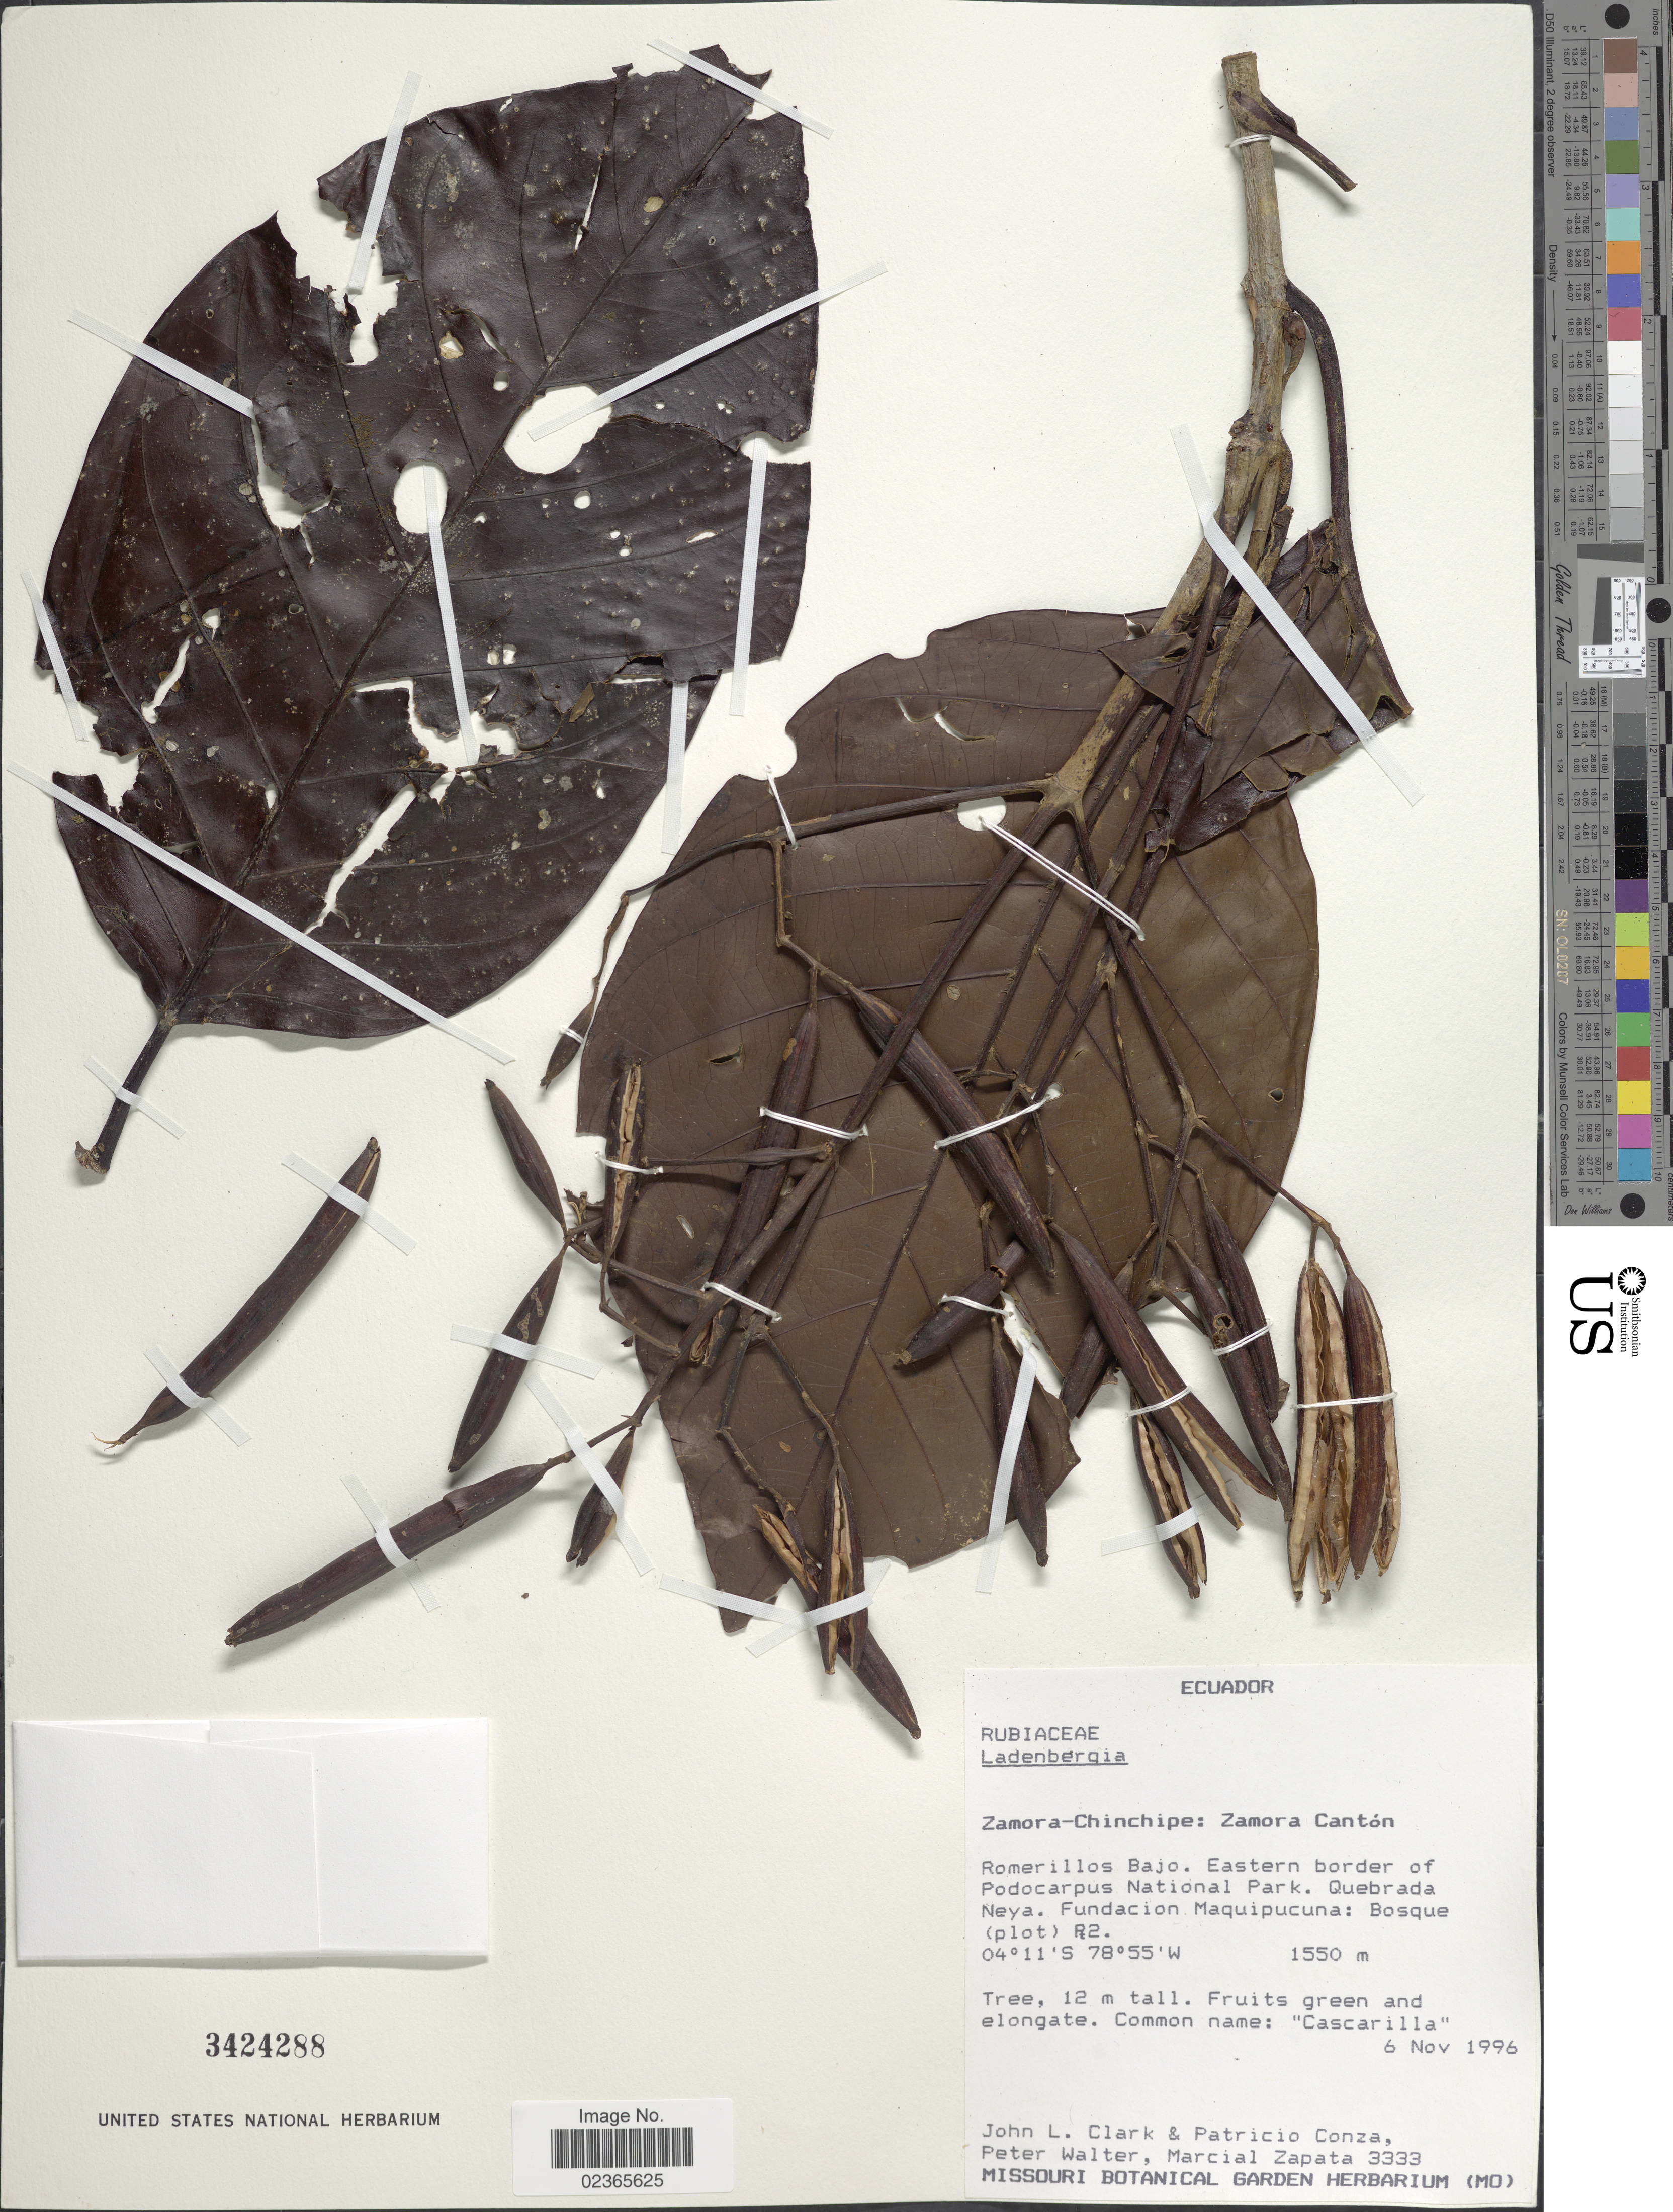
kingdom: Plantae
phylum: Tracheophyta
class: Magnoliopsida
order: Gentianales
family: Rubiaceae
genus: Ladenbergia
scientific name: Ladenbergia sp.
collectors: J. L. Clark, P. Conza, P. Walter & M. Zapata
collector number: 3333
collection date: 1996-11-06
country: Ecuador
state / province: Zamora-Chinchipe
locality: Zamora Canton, Romerillos Bajo. Eastern border of Podocarpus National Park. Quebrada Neya. Fundacion Maquipucuna: Bosque (plot) R2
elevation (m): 1550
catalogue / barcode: US 3424288